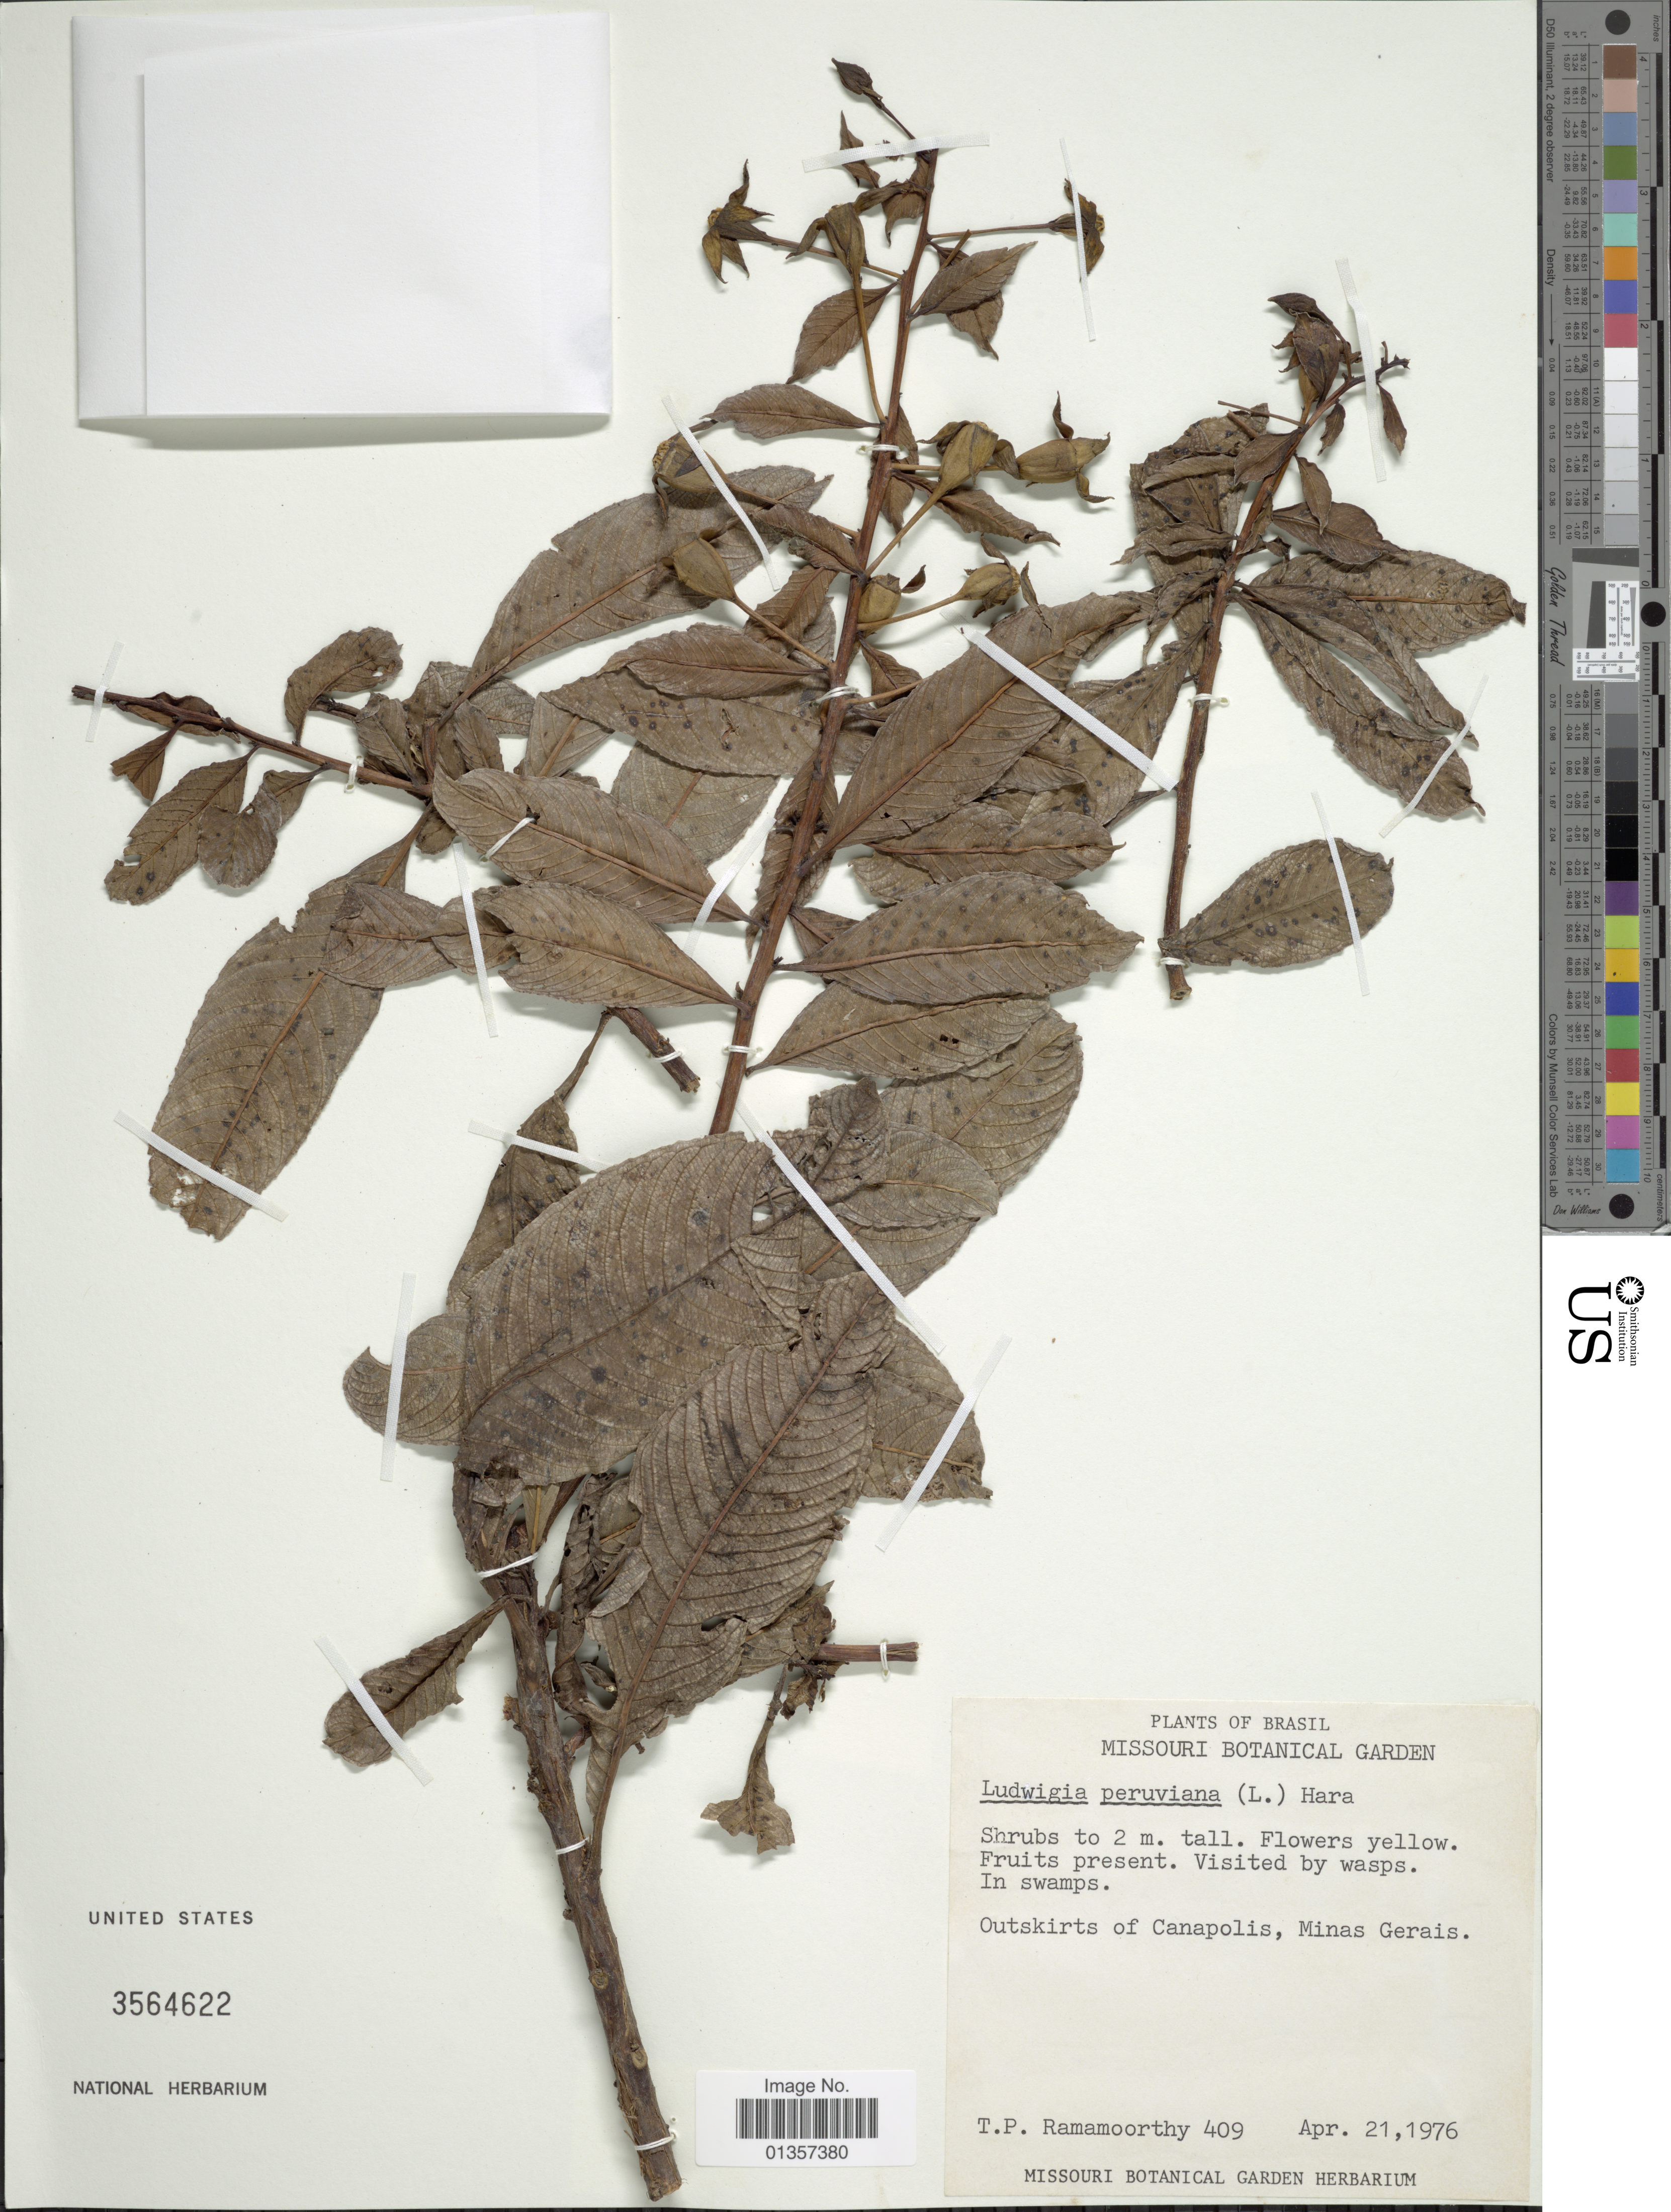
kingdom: Plantae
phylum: Tracheophyta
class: Magnoliopsida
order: Myrtales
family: Onagraceae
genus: Ludwigia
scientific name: Ludwigia peruviana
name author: (L.) H. Hara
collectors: T. P. Ramamoorthy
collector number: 409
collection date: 1976-04-21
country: Brazil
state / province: Minas Gerais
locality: Outskirts of Canapolis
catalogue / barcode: US 3564622